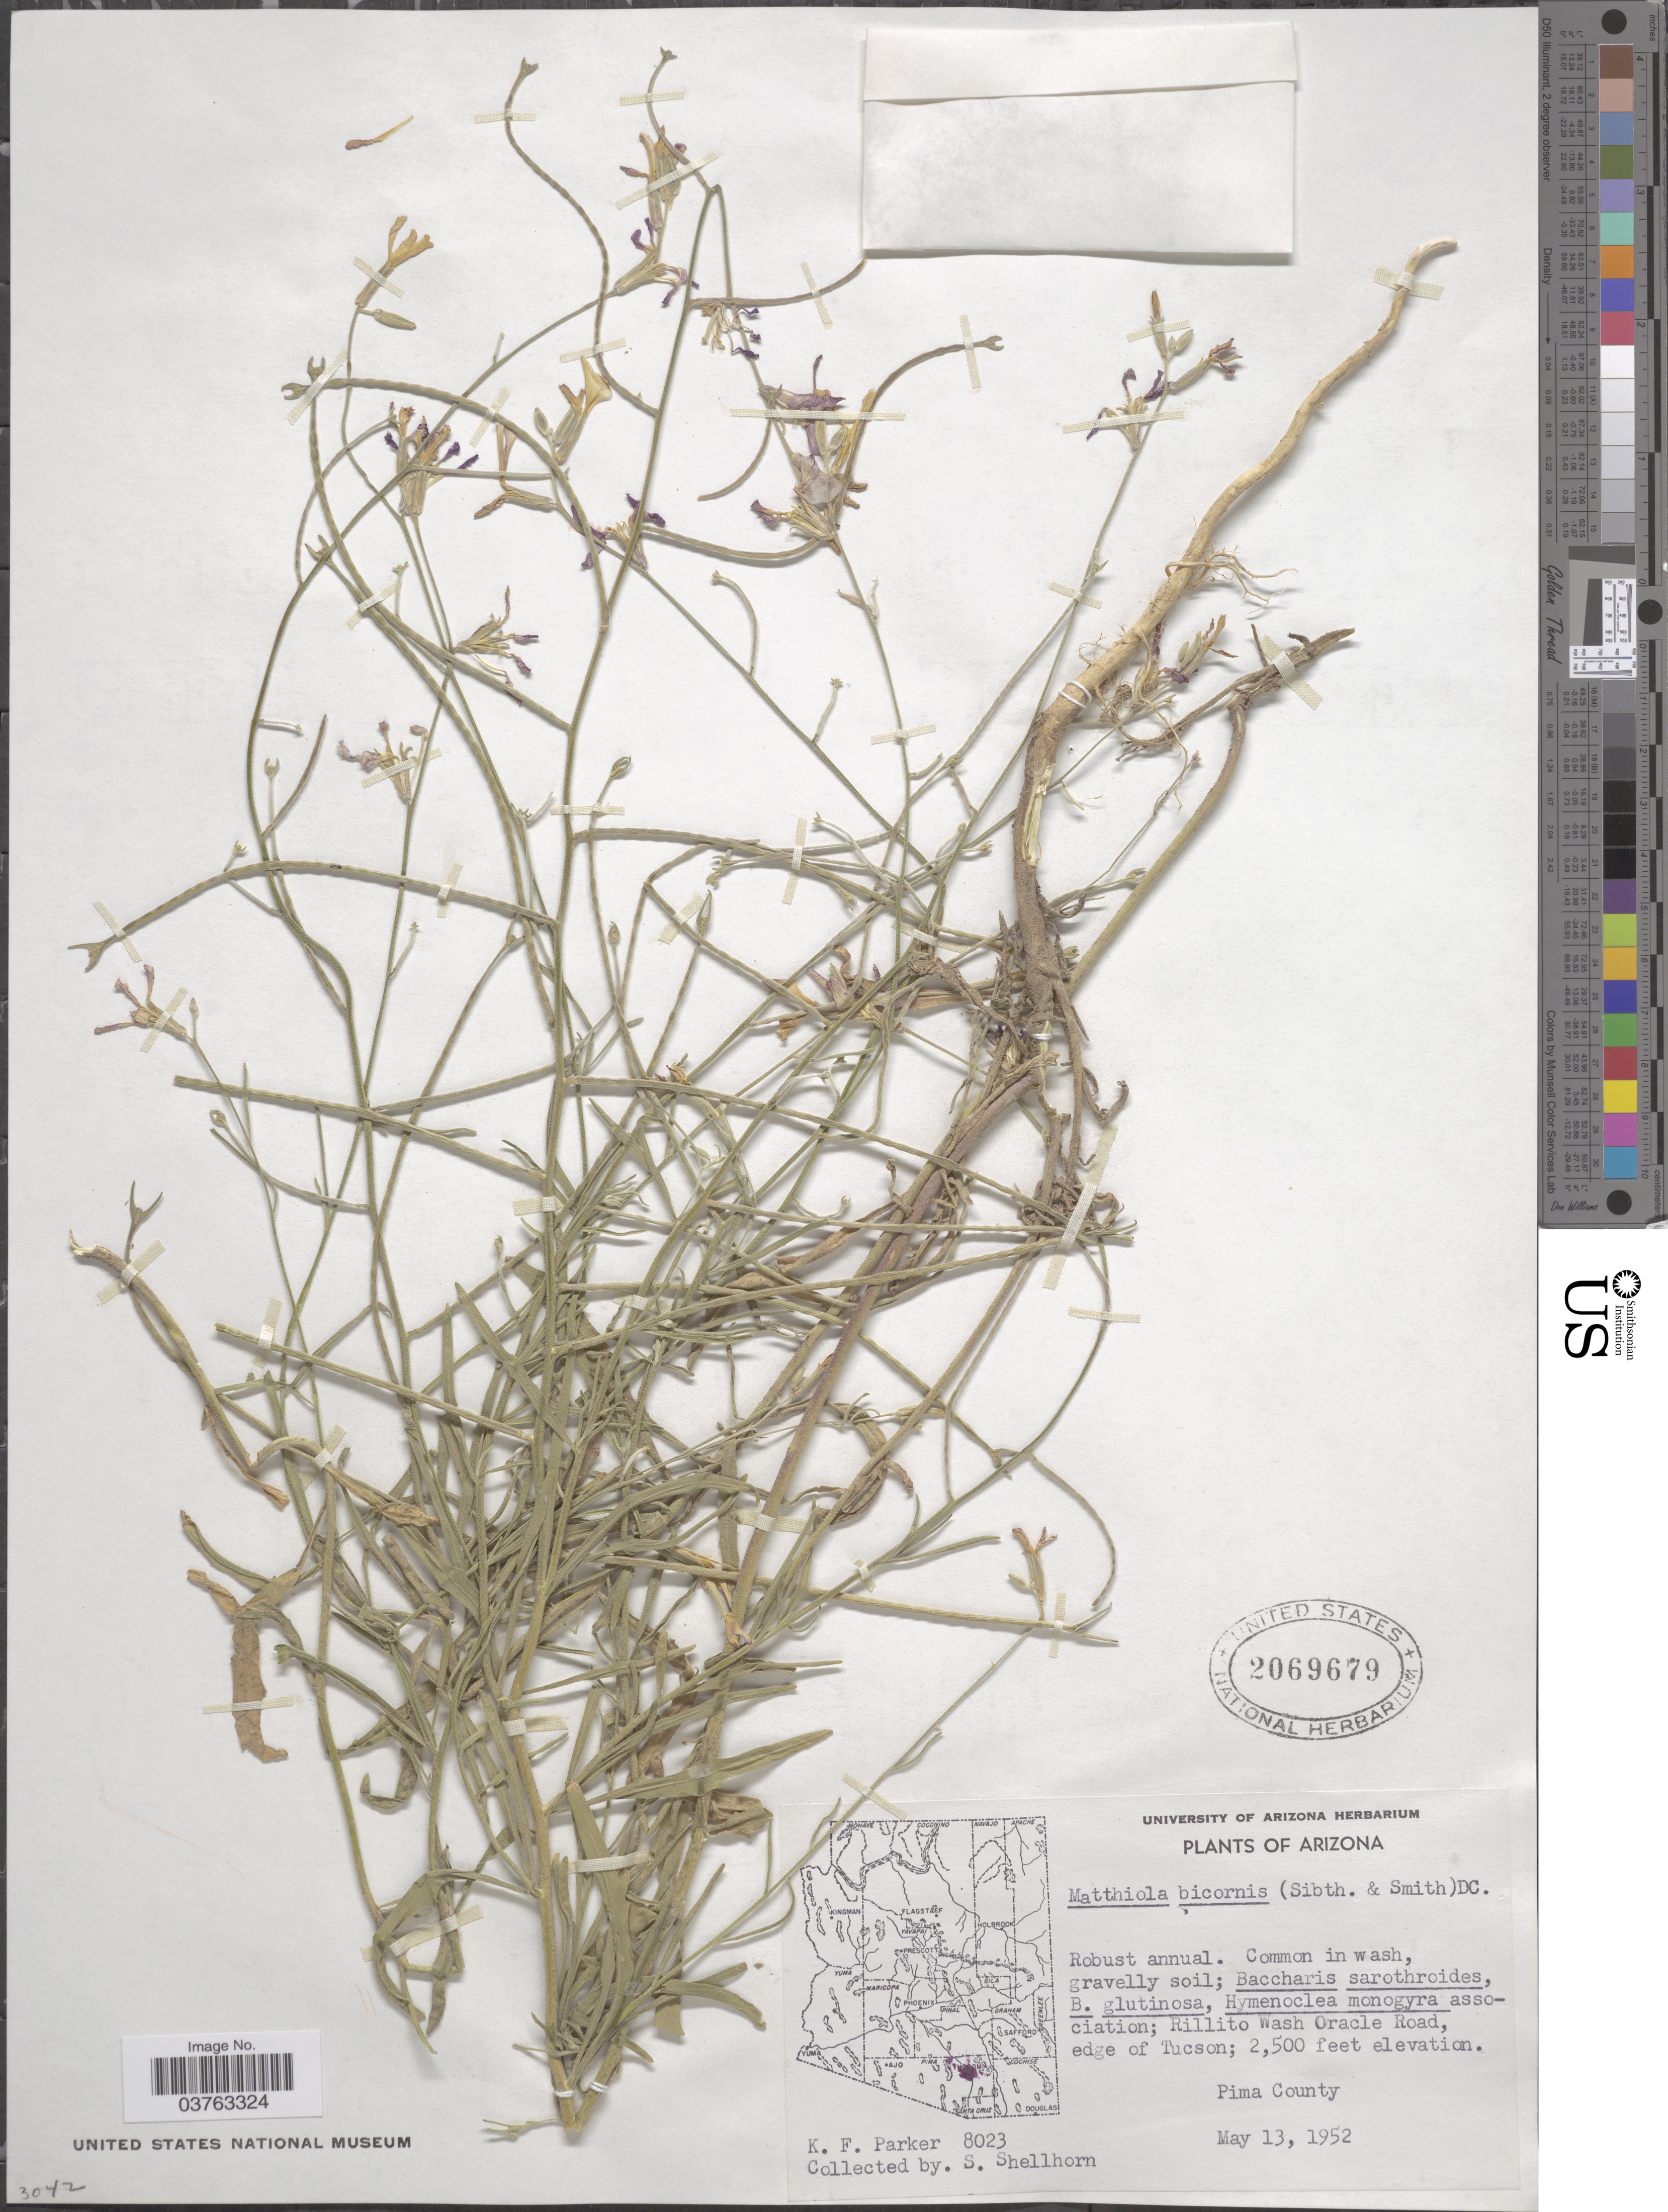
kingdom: Plantae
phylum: Tracheophyta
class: Magnoliopsida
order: Brassicales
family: Brassicaceae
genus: Matthiola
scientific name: Matthiola bicornis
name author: (Sm.) DC.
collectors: K. F. Parker & S. Shellhorn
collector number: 8023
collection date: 1952-05-13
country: United States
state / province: Arizona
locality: Rillito Wash Oracle Road, edge of Tucson; Pima County.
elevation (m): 762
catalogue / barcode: US 2069679